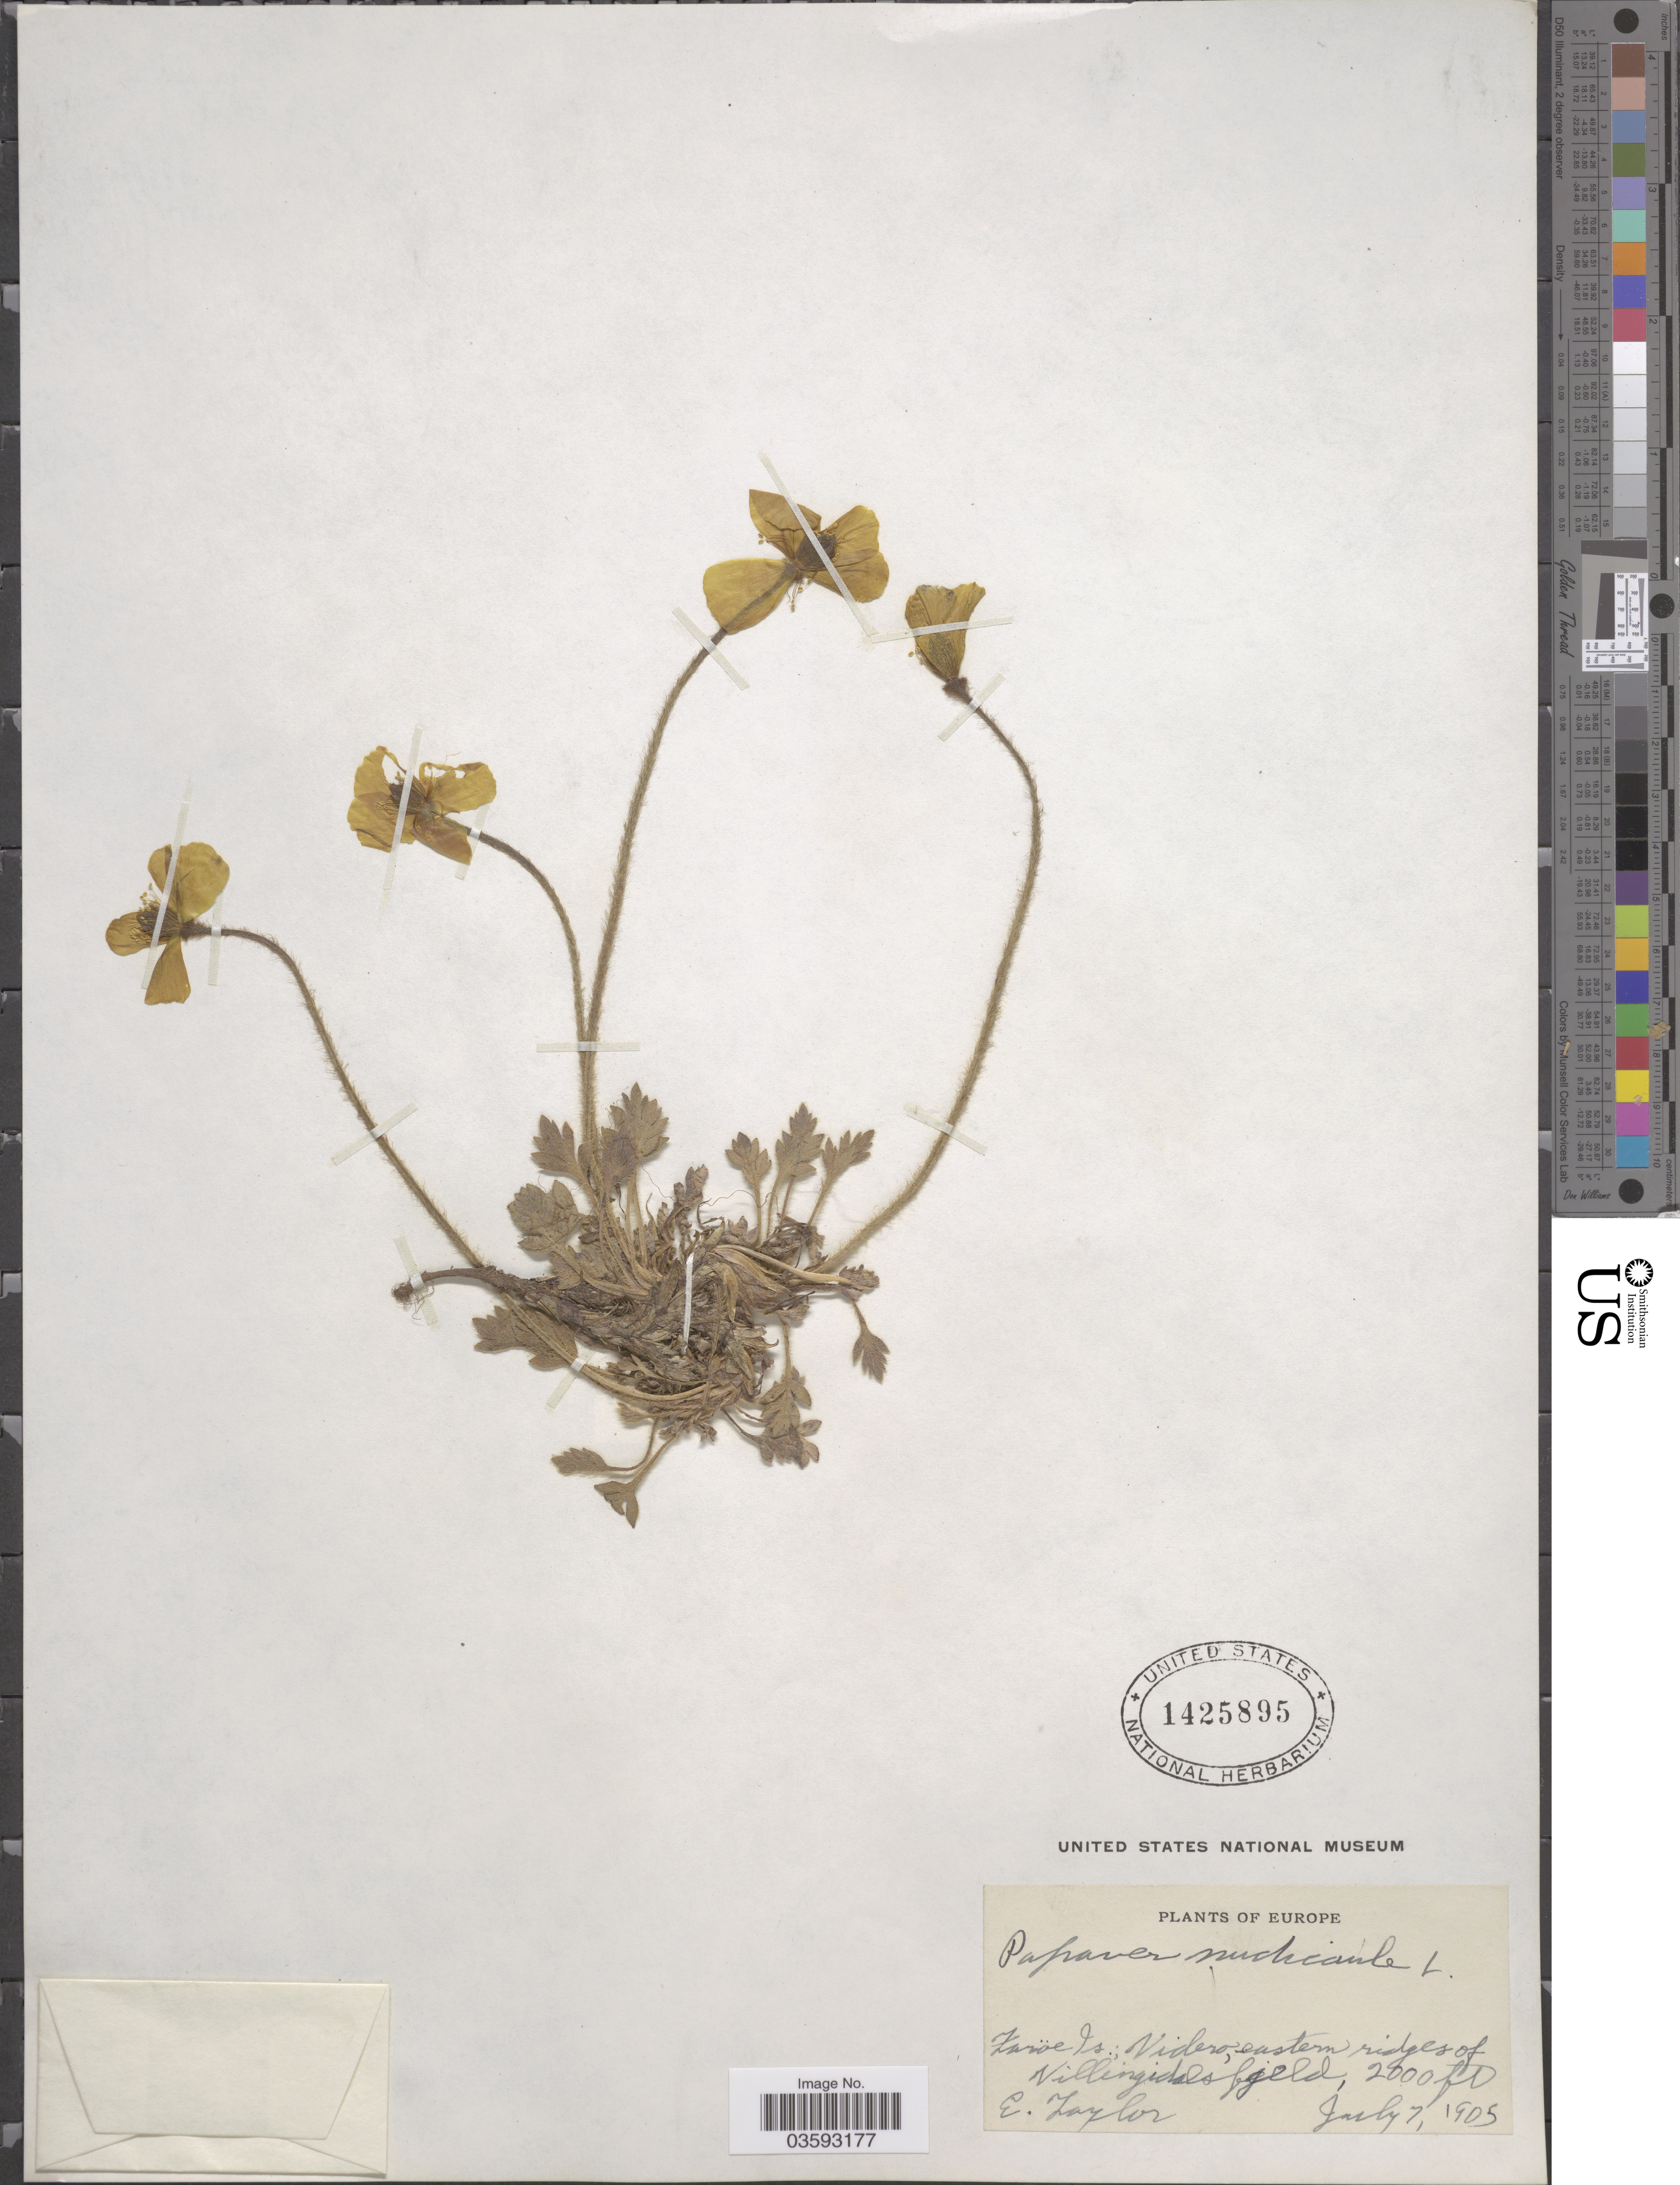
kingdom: Plantae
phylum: Tracheophyta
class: Magnoliopsida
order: Ranunculales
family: Papaveraceae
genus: Papaver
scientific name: Papaver nudicaule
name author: L.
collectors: E. Taylor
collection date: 1905-07-07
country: Faroe Islands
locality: Europe. Faröe Is.; videro, eastern ridges of Nillingidalsfjeld [interpreted].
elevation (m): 610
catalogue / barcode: US 1425895